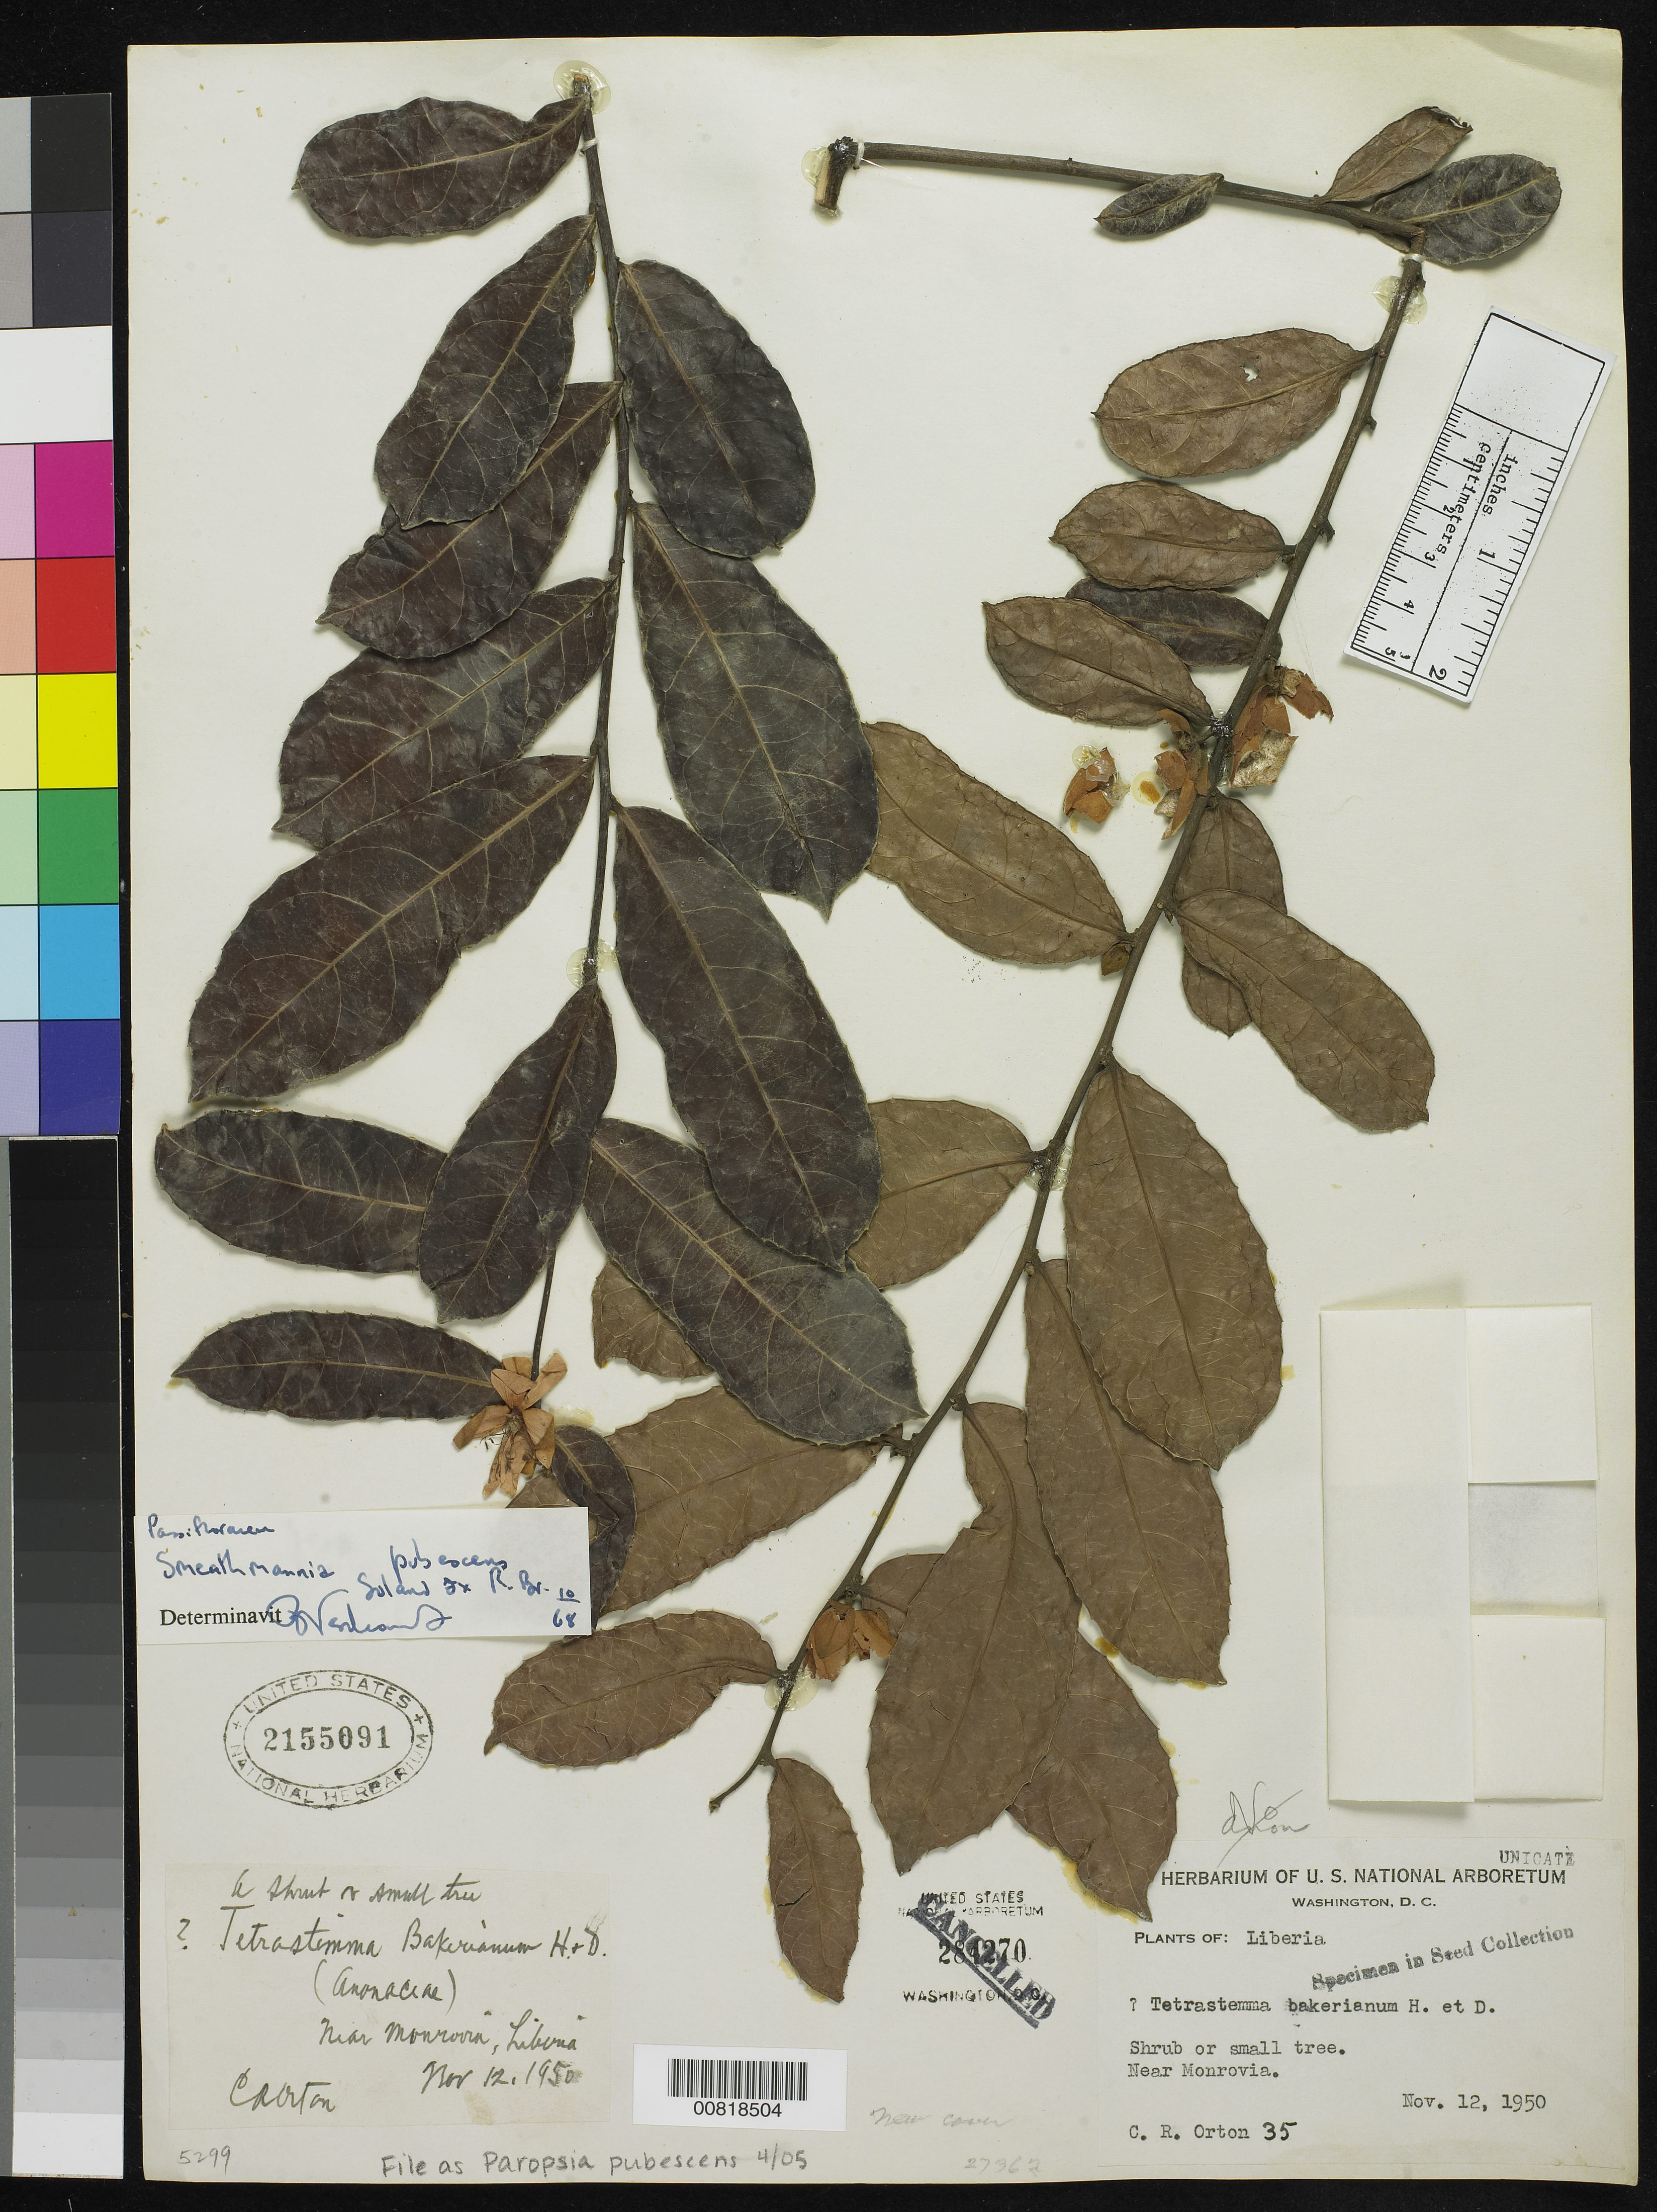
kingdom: Plantae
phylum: Tracheophyta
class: Magnoliopsida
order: Malpighiales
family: Passifloraceae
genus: Paropsia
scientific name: Paropsia pubescens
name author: (Sol. ex R. Br.) Warb.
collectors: C. Orton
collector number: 35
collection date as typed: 12 Nov 1950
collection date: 1950-11-12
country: Liberia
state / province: Montserrado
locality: near Monrovia